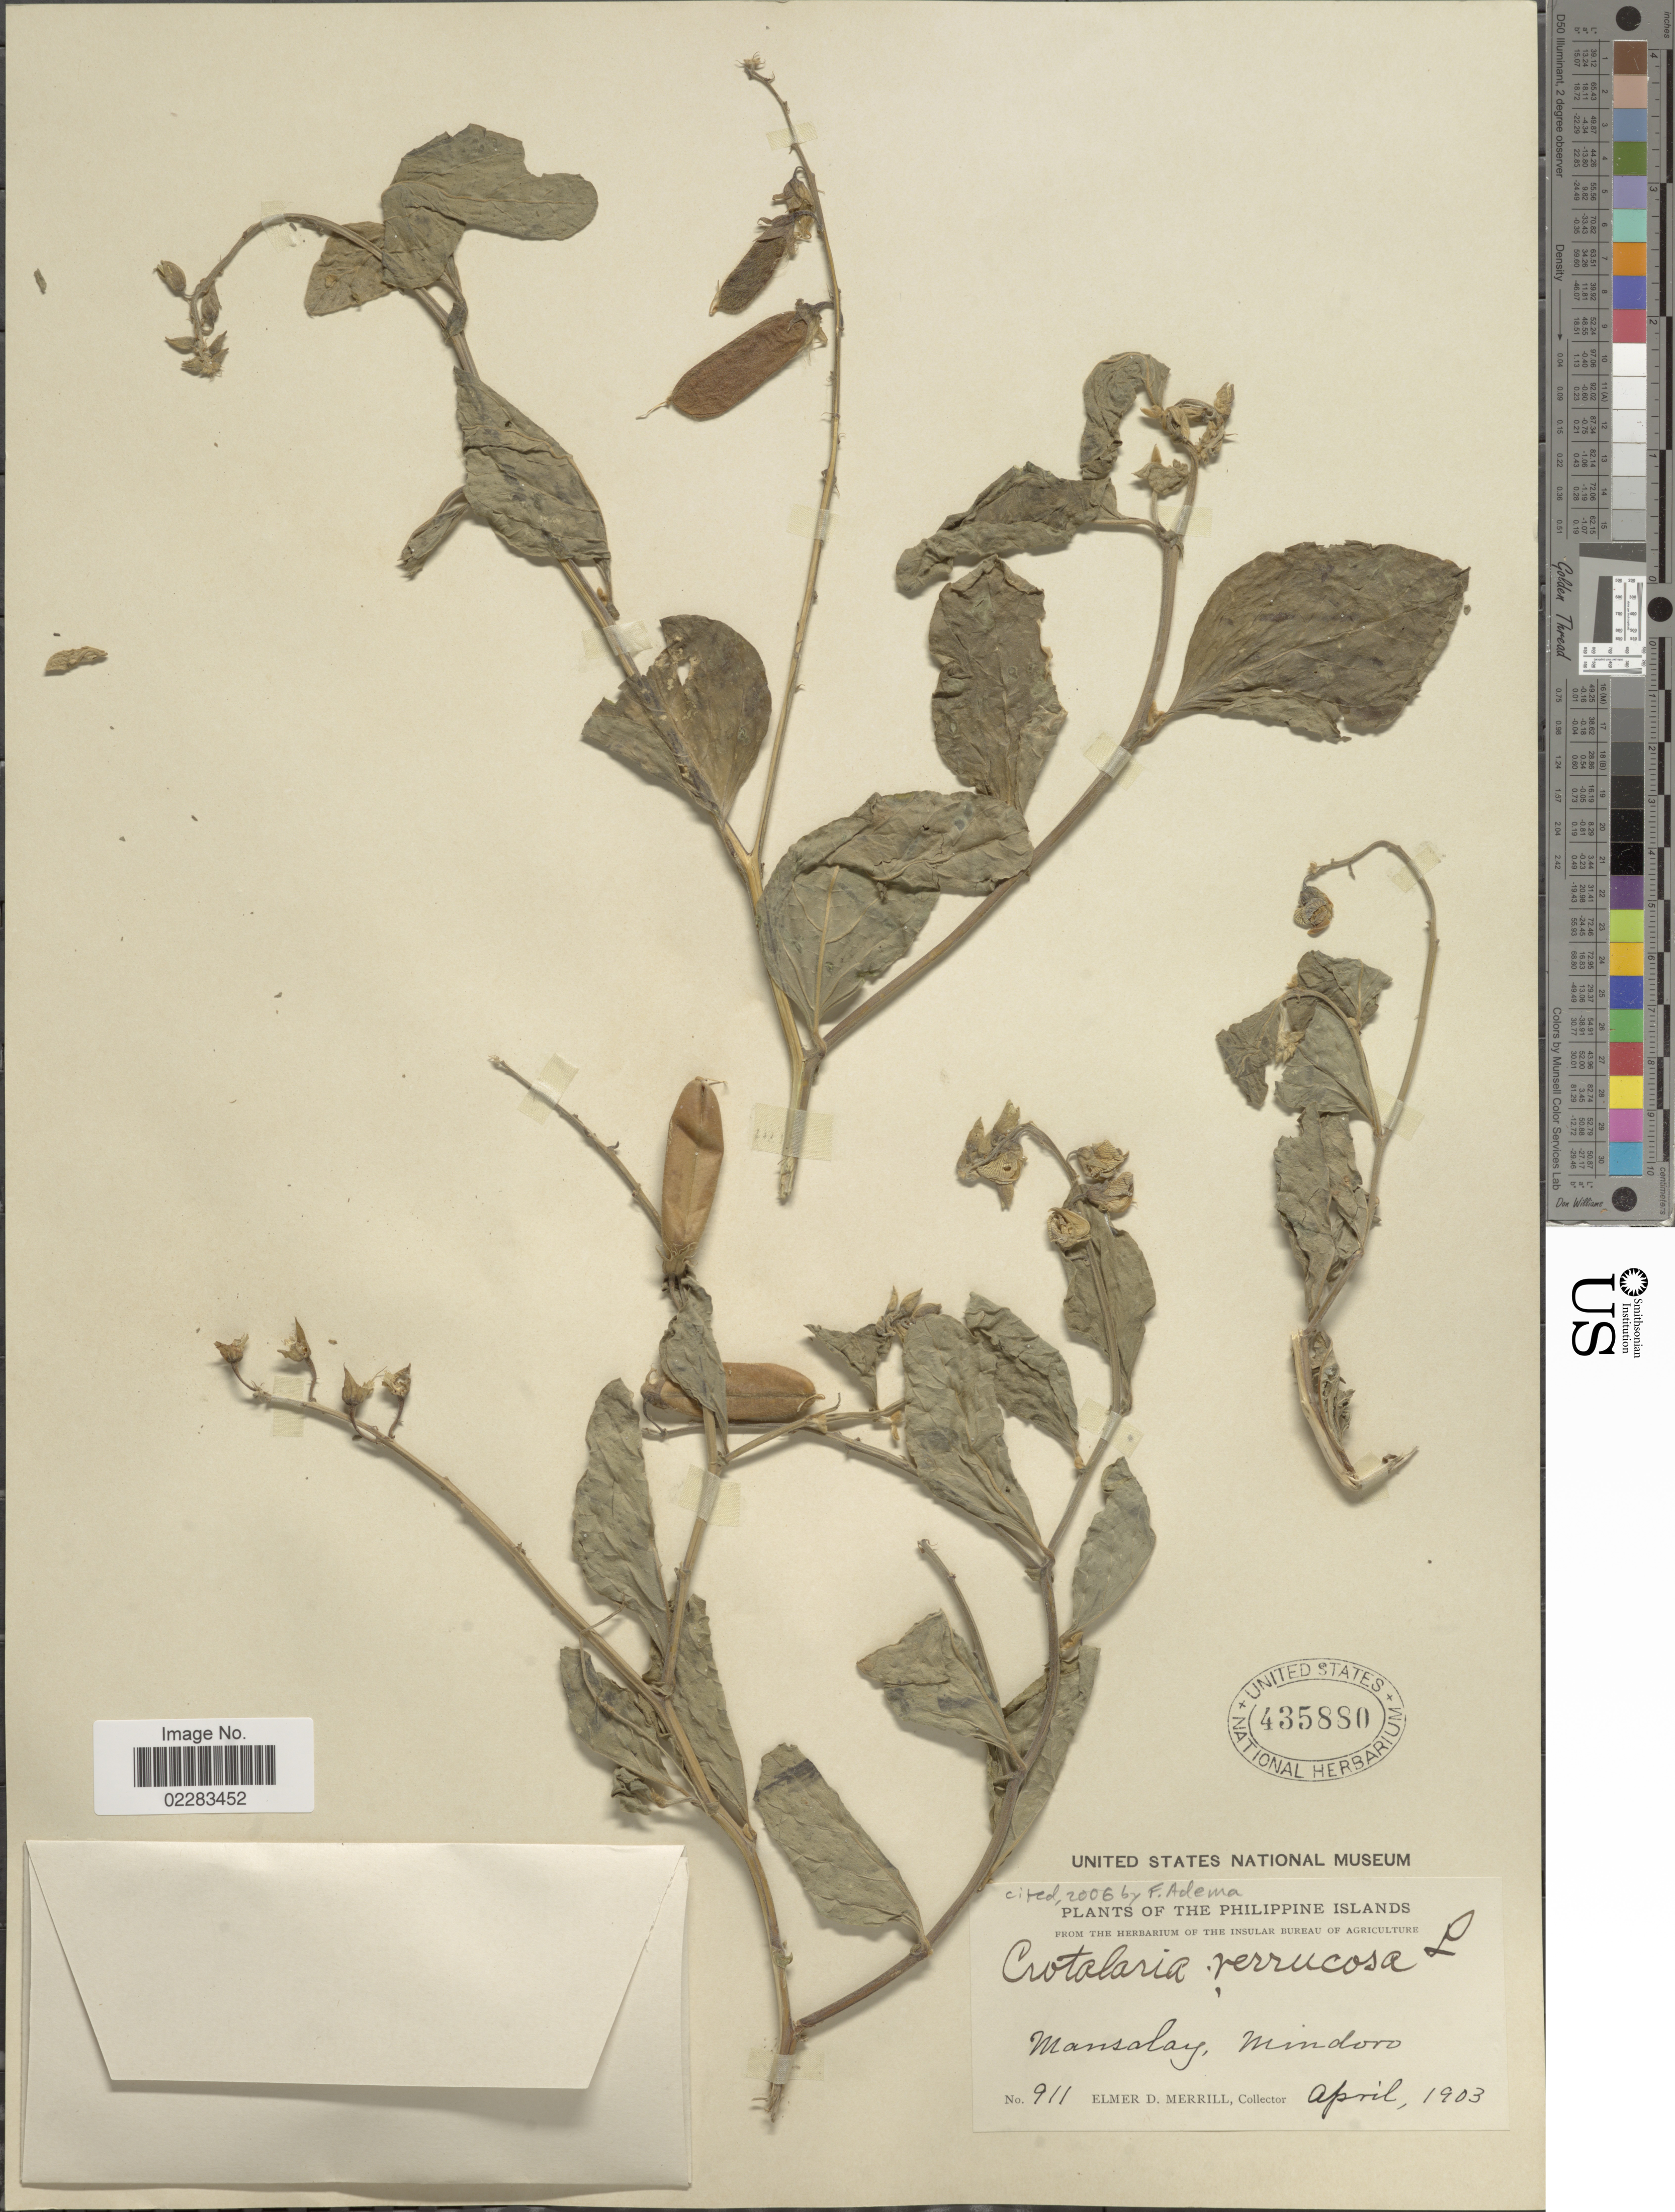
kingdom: Plantae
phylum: Tracheophyta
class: Magnoliopsida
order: Fabales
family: Fabaceae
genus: Crotalaria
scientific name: Crotalaria verrucosa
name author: L.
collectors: E. D. Merrill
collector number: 911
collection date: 1903-04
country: Philippines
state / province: Mimaropa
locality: The Philippine Islands, Mansalay, Mindoro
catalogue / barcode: US 435880